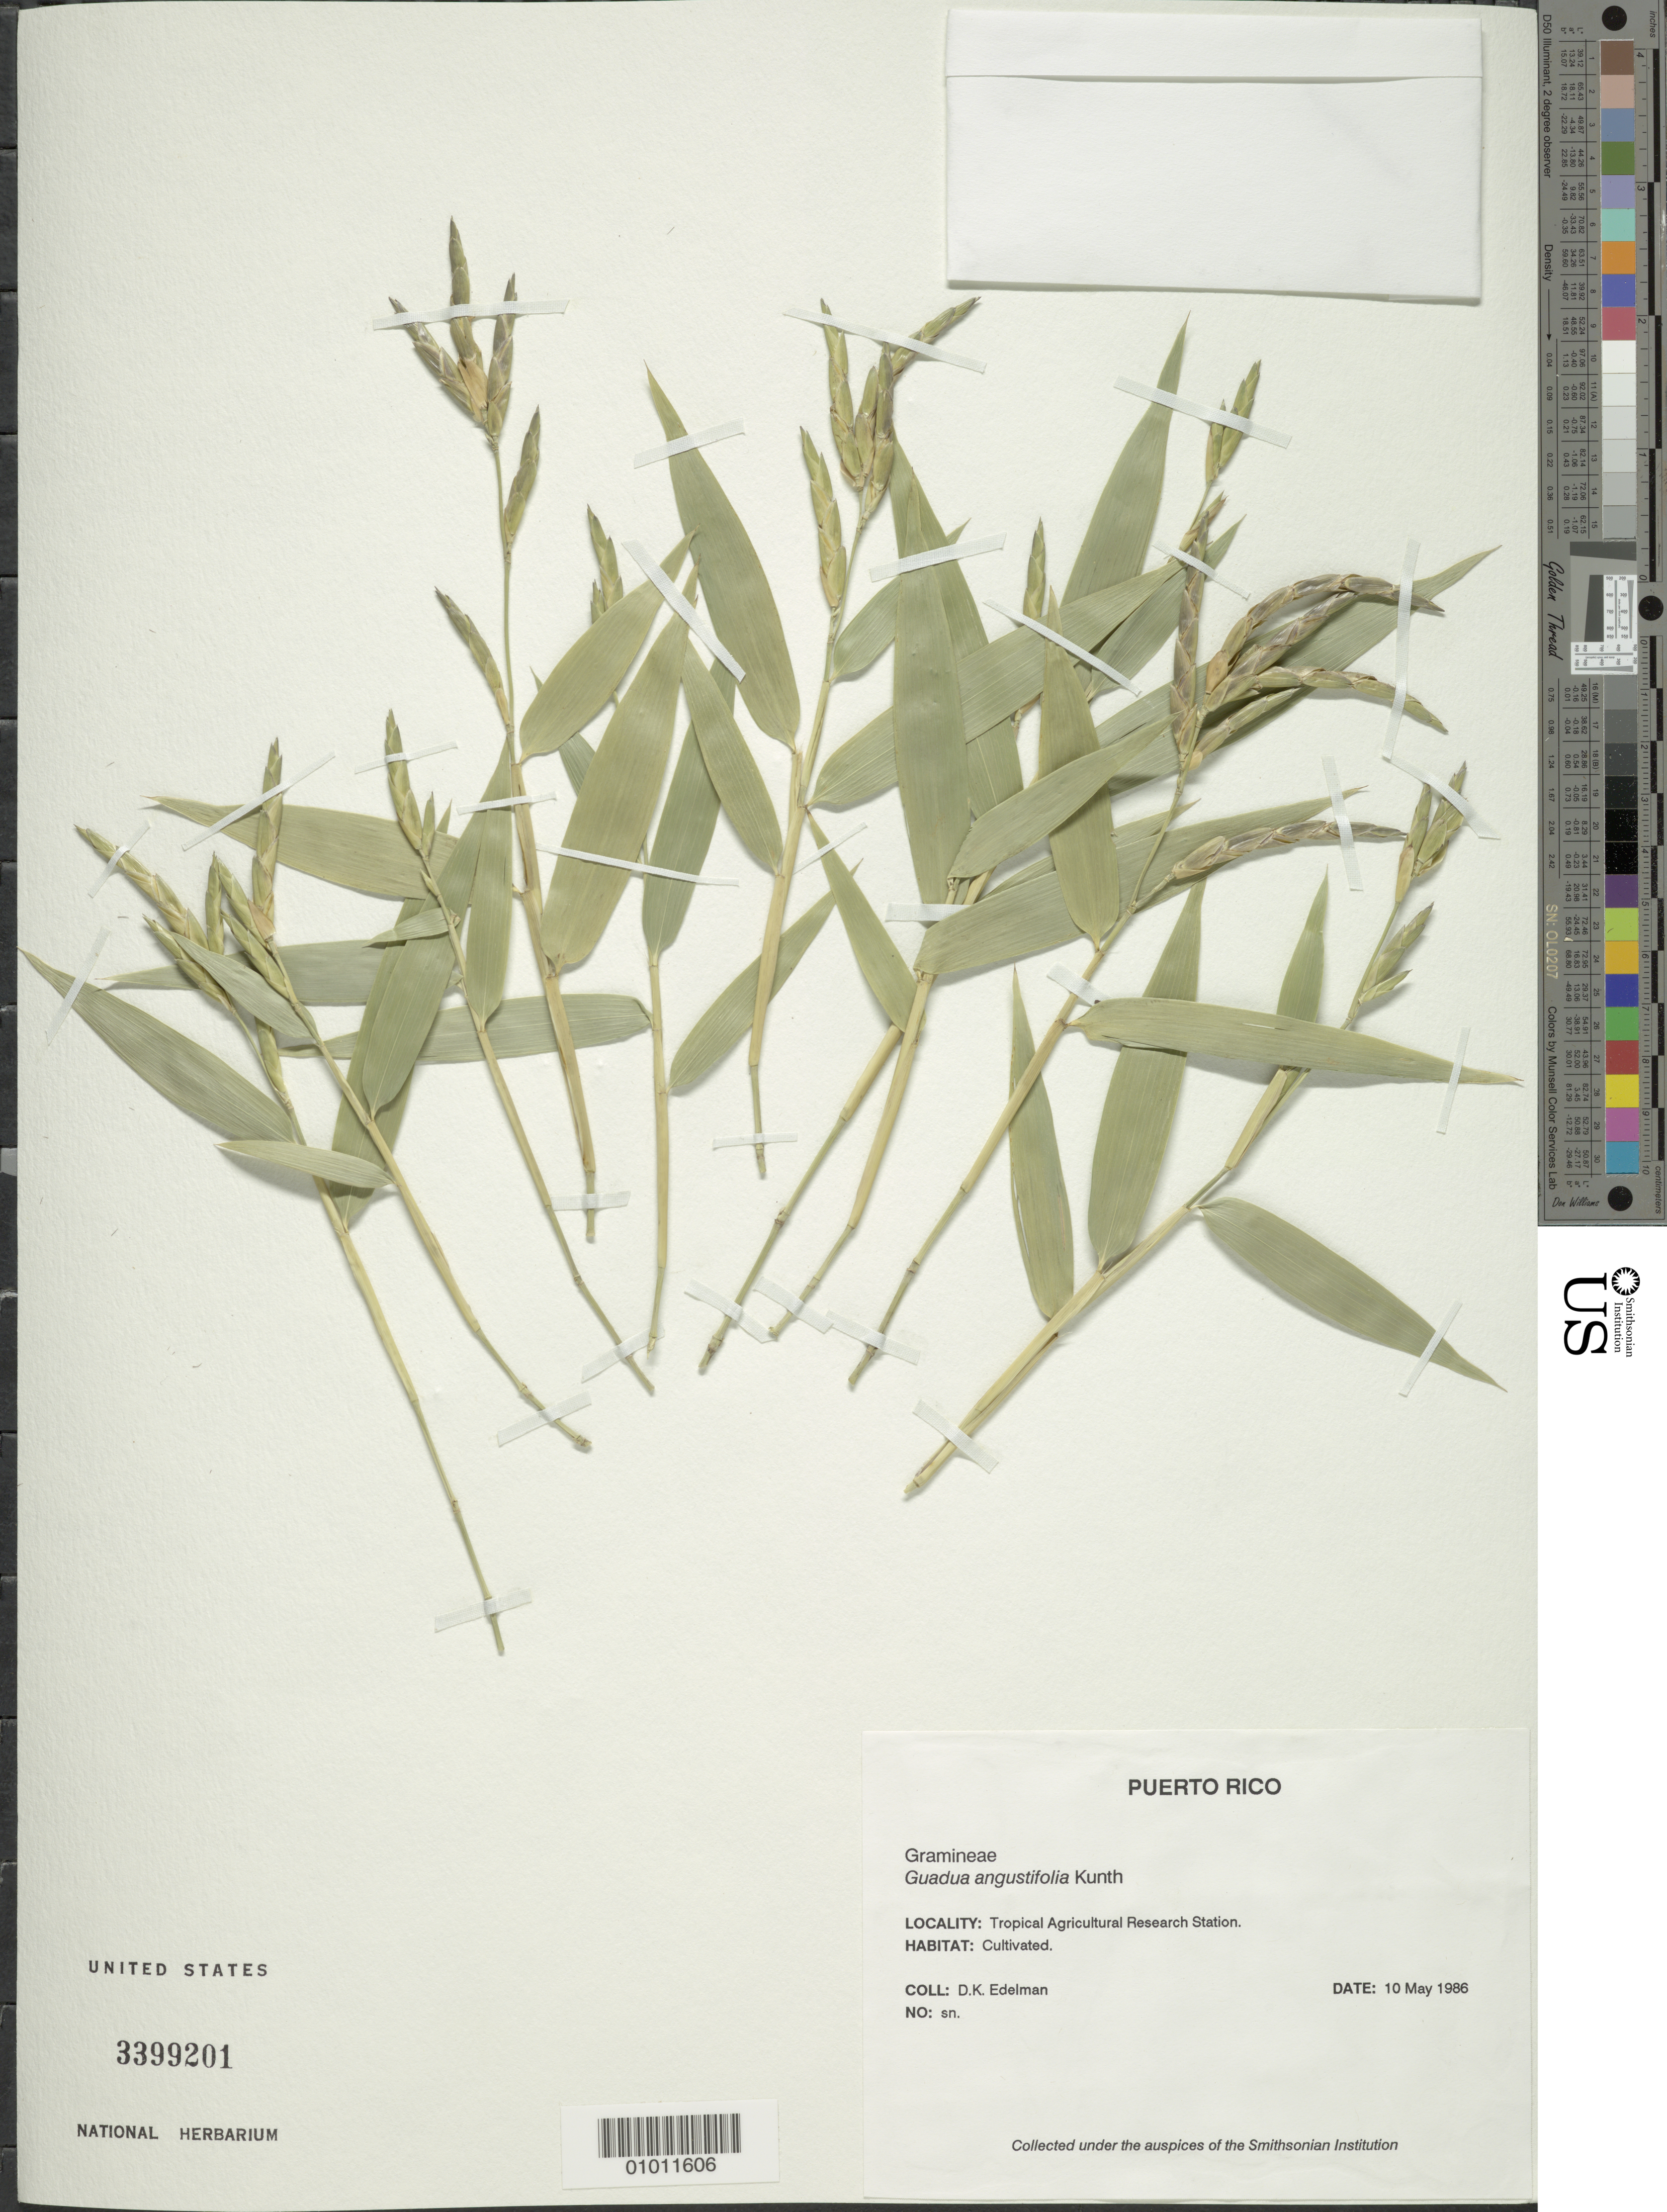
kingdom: Plantae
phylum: Tracheophyta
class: Liliopsida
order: Poales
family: Poaceae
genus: Guadua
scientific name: Guadua angustifolia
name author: Kunth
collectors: D. Edelman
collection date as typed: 10 May 1986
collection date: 1986-05-10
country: Puerto Rico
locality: Tropical Agricultural Research Station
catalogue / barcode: US 3399201